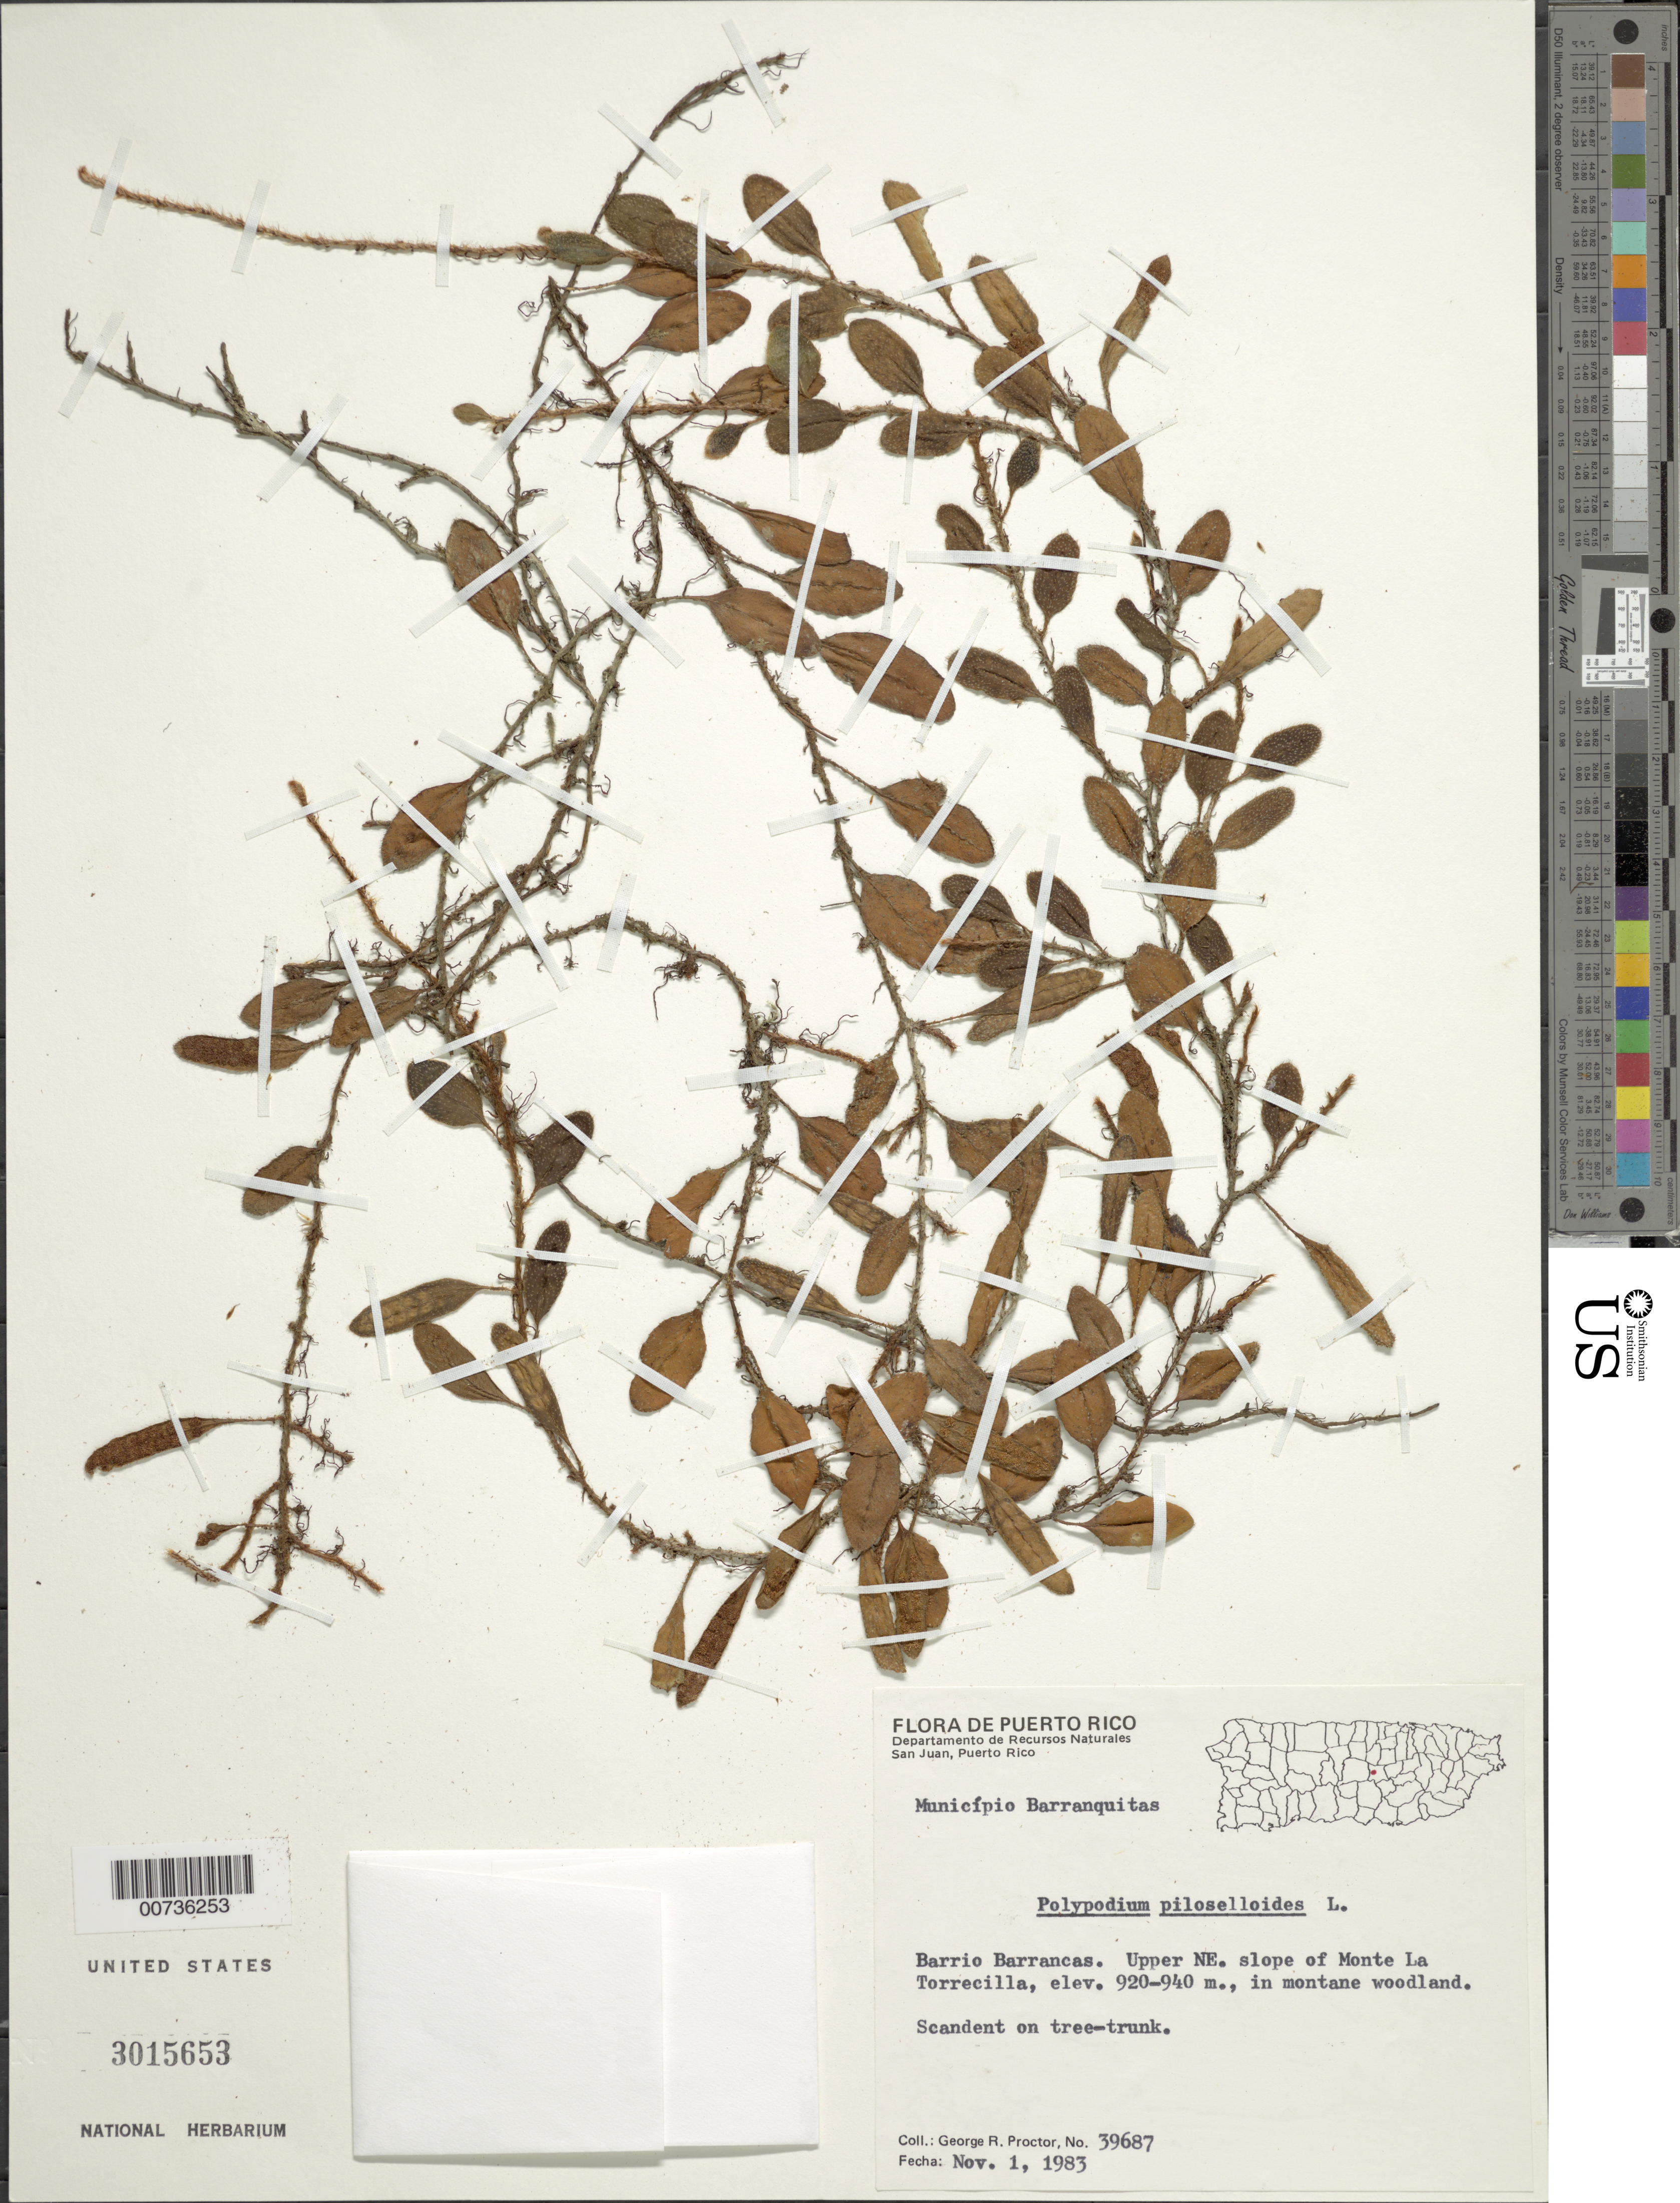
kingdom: Plantae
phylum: Tracheophyta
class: Polypodiopsida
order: Polypodiales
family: Polypodiaceae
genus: Microgramma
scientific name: Microgramma piloselloides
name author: (L.) Copel.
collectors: G. R. Proctor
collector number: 39687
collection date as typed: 01 Nov 1983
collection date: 1983-11-01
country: Puerto Rico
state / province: Barranquitas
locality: Barrio Barrancas. Upper NE. slope of Monte La Torrecilla, in montane woodland. Municipio Barranquitas.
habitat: Scandent on tree-trunk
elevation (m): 920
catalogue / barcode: US 3015653